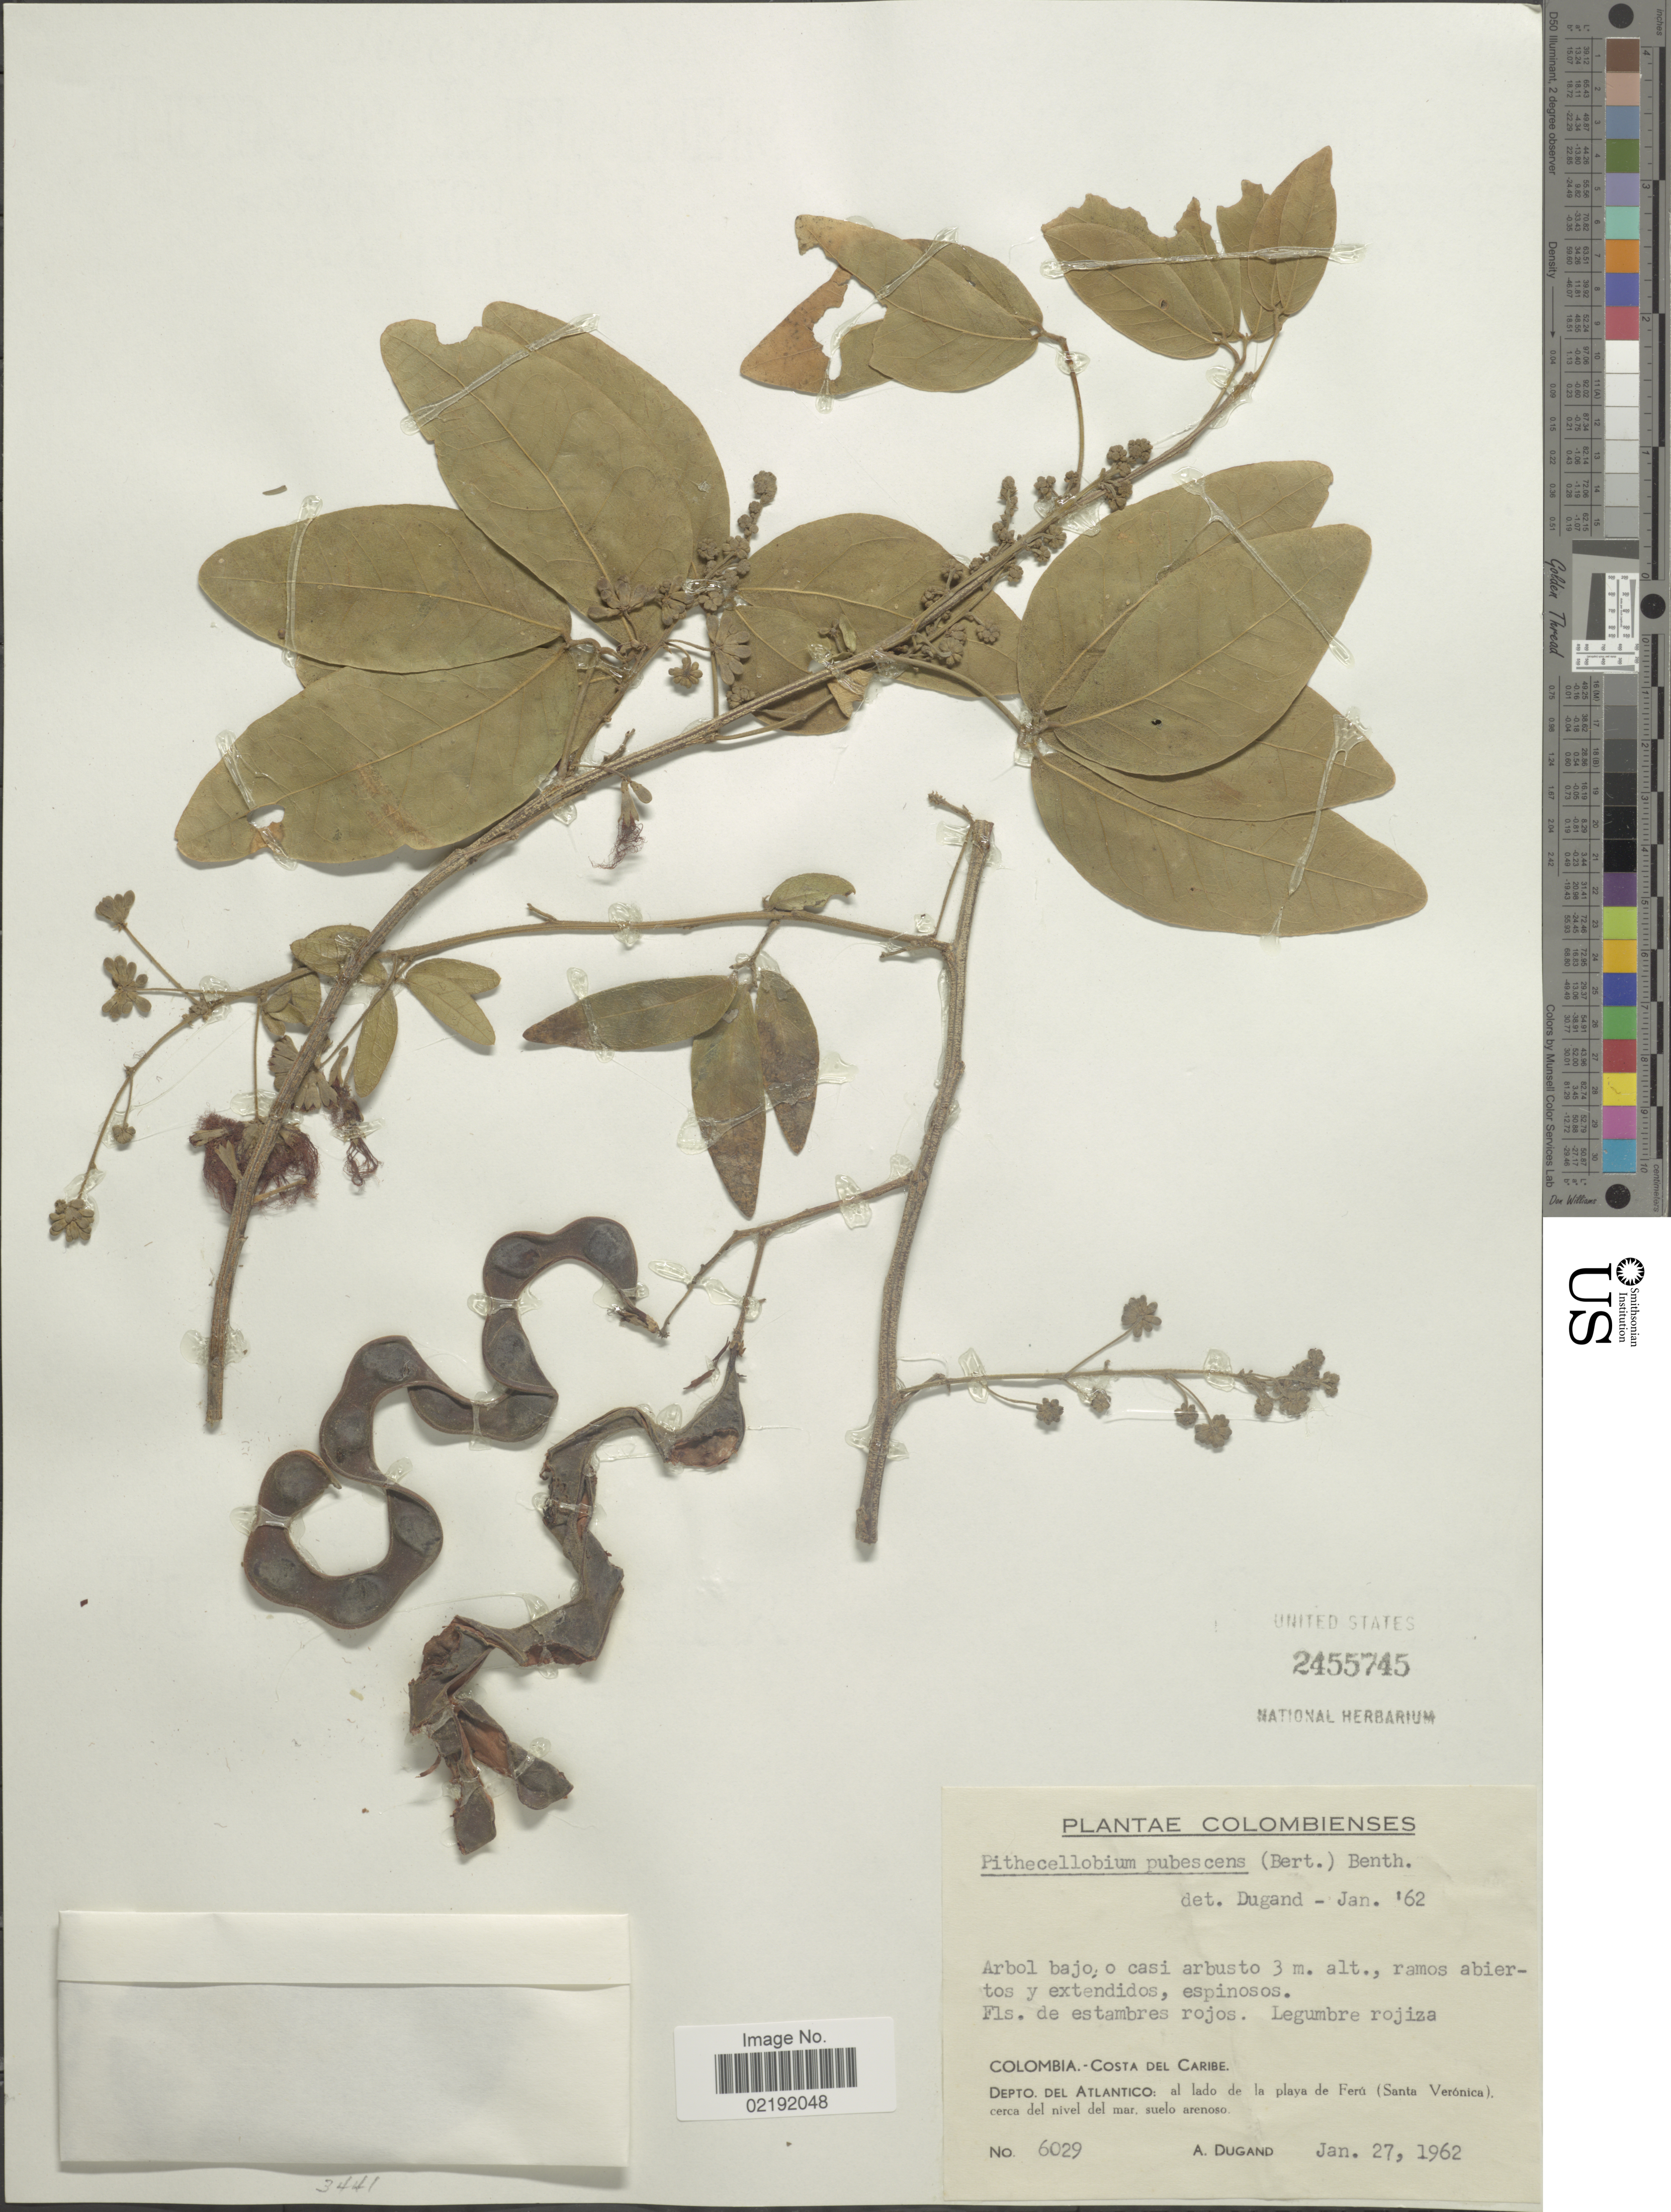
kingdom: Plantae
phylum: Tracheophyta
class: Magnoliopsida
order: Fabales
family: Fabaceae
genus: Pithecellobium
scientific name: Pithecellobium roseum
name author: (Vahl) Barneby & J.W. Grimes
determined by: U.S. National Herbarium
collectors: A. Dugand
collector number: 6029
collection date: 1962-01-27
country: Colombia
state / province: Atlántico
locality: Colombia.- Costa del Caribe. Depto. del Atlantico: al lado de la playa de Ferú (Santa Verónica), cerca del nivel del mar, suelo arenoso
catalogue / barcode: US 2455745